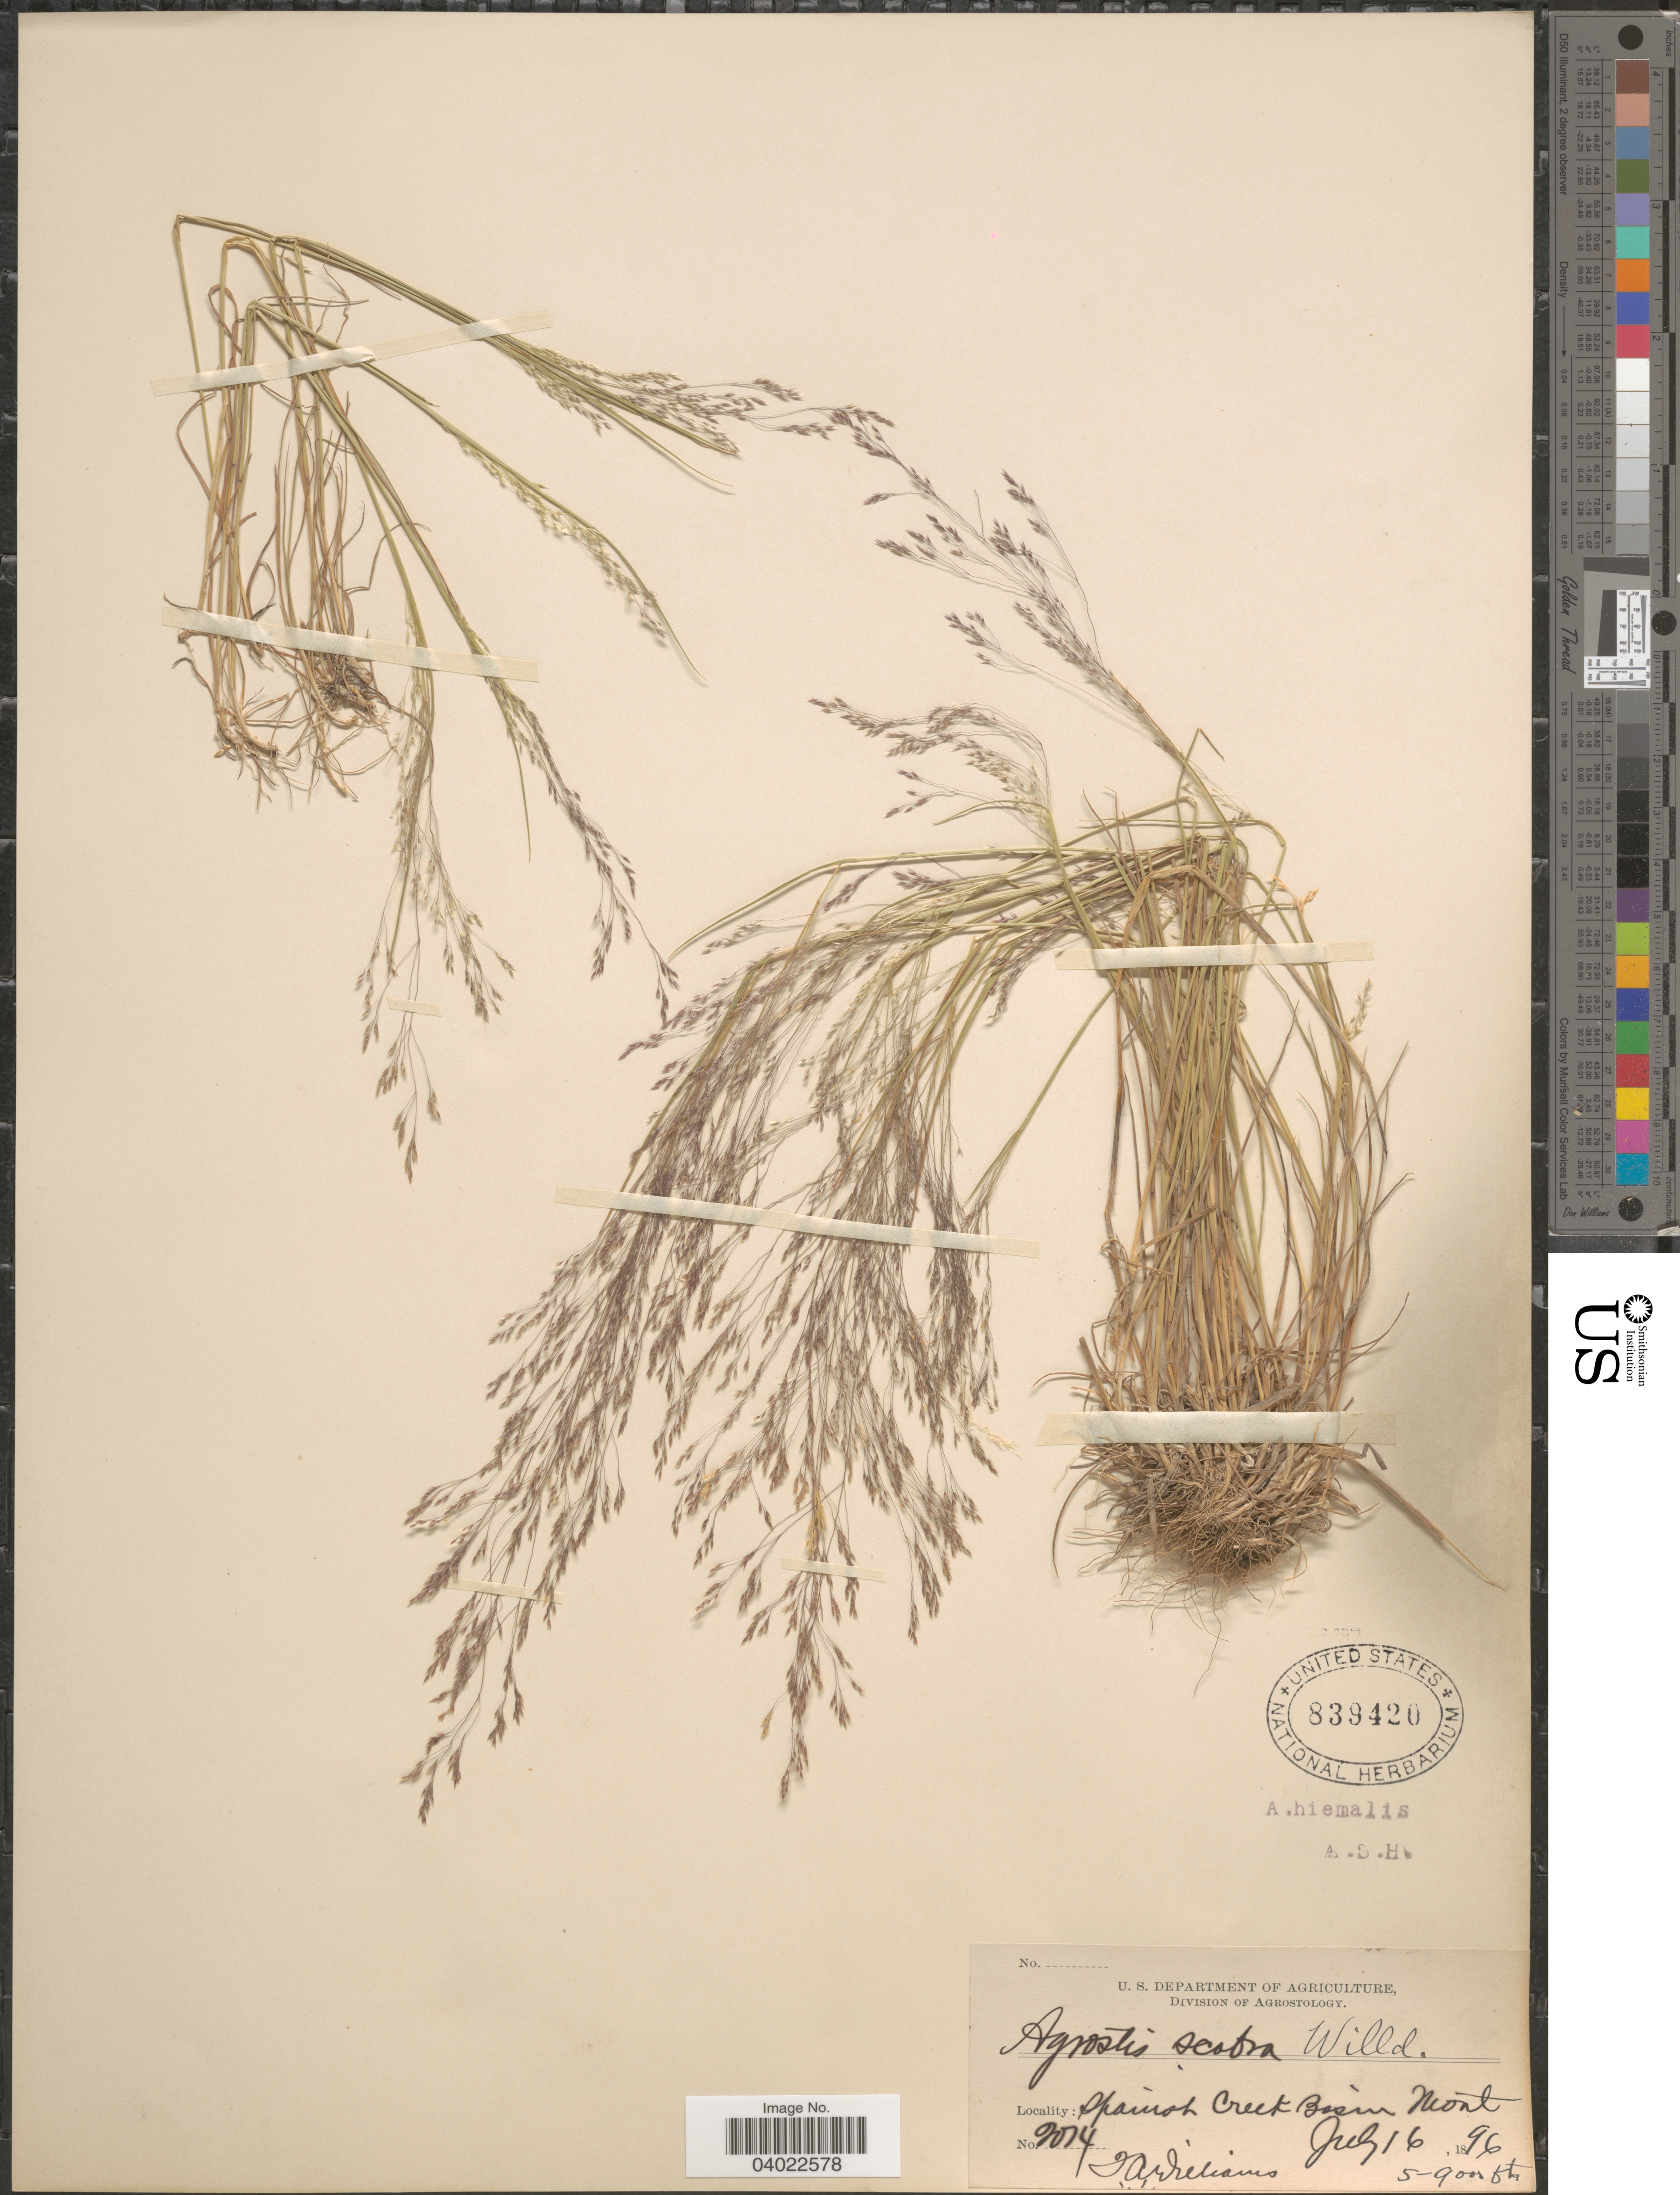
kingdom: Plantae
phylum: Tracheophyta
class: Liliopsida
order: Poales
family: Poaceae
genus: Agrostis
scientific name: Agrostis scabra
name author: Willd.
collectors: J. A. Williams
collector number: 2014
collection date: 1896-07-16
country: United States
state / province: Montana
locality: Spanish Creek Basin.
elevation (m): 1524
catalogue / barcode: US 839420